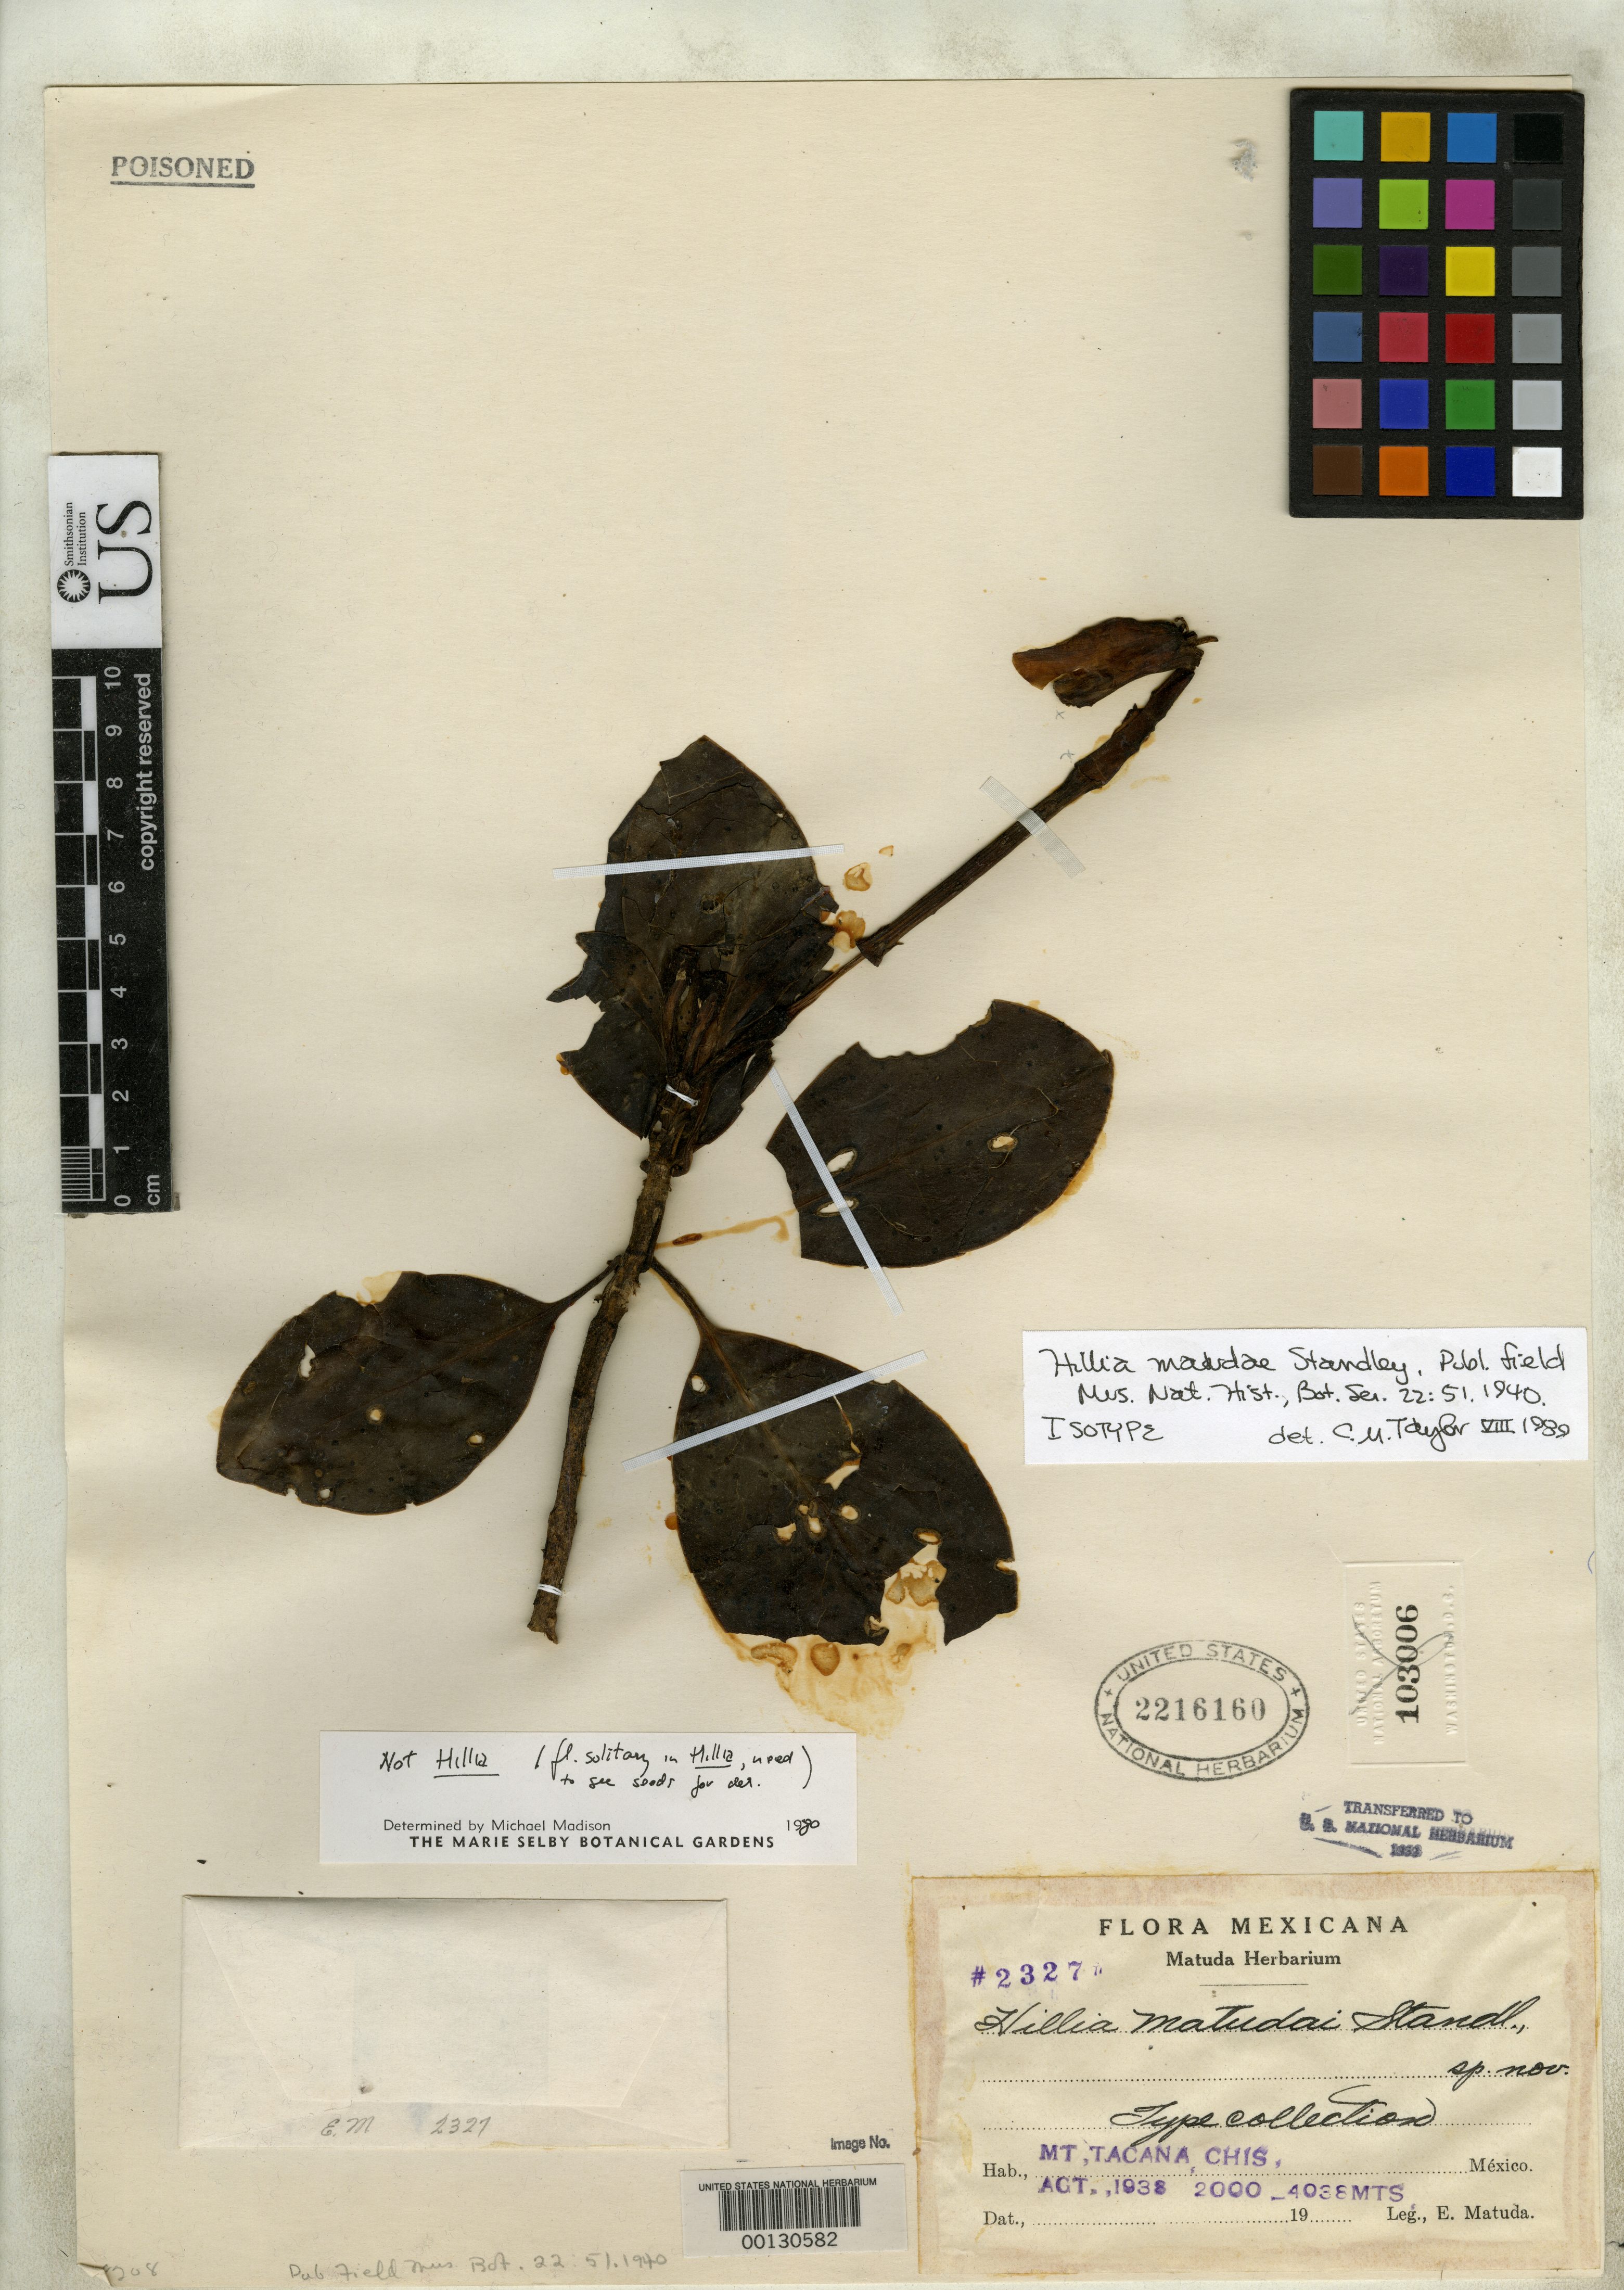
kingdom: Plantae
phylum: Tracheophyta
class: Magnoliopsida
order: Gentianales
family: Rubiaceae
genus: Hillia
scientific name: Hillia matudae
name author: Standl.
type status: Isotype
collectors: E. Matuda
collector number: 2327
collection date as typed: Aug 1938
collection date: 1938-08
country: Mexico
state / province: Chiapas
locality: Mt. Tacana.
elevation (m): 2000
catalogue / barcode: US 2216160